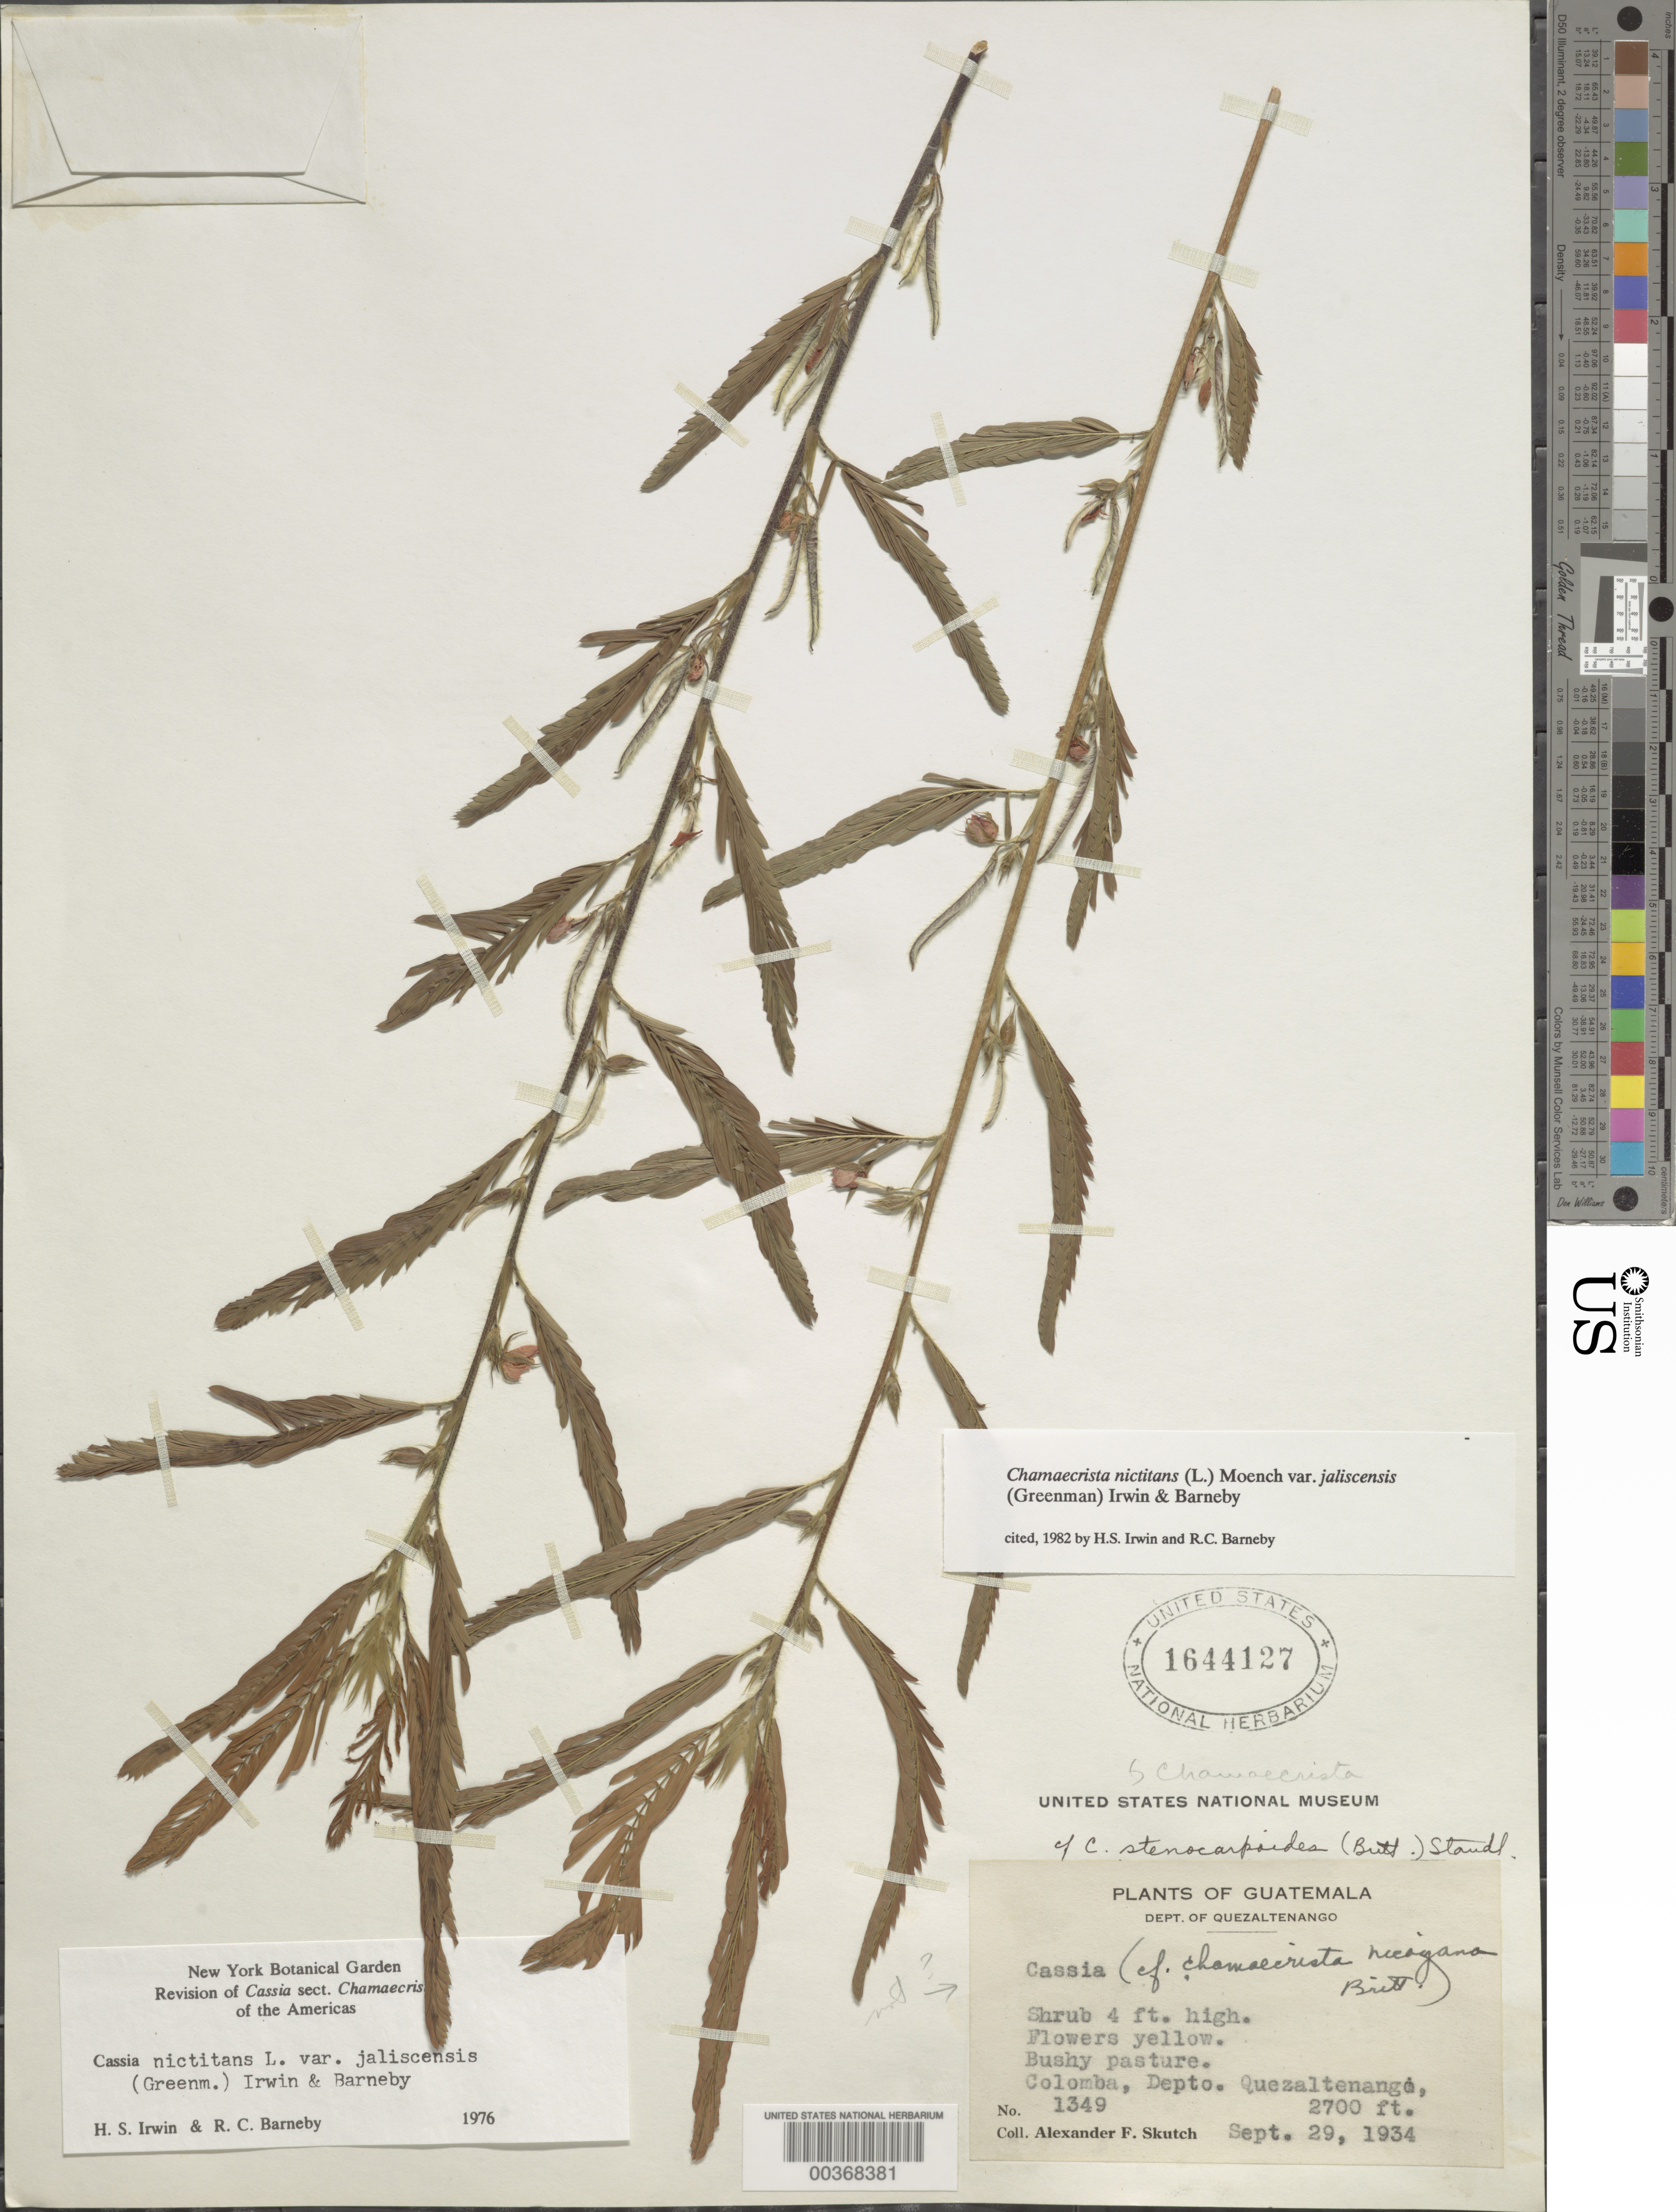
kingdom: Plantae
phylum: Tracheophyta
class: Magnoliopsida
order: Fabales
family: Fabaceae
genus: Chamaecrista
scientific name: Chamaecrista nictitans var. jaliscensis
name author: (Greenm.) H.S. Irwin & Barneby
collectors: A. F. Skutch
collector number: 1349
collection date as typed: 29 Sep 1934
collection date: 1934-09-29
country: Guatemala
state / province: Quetzaltenango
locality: Colomba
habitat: Pasture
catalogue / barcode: US 1644127